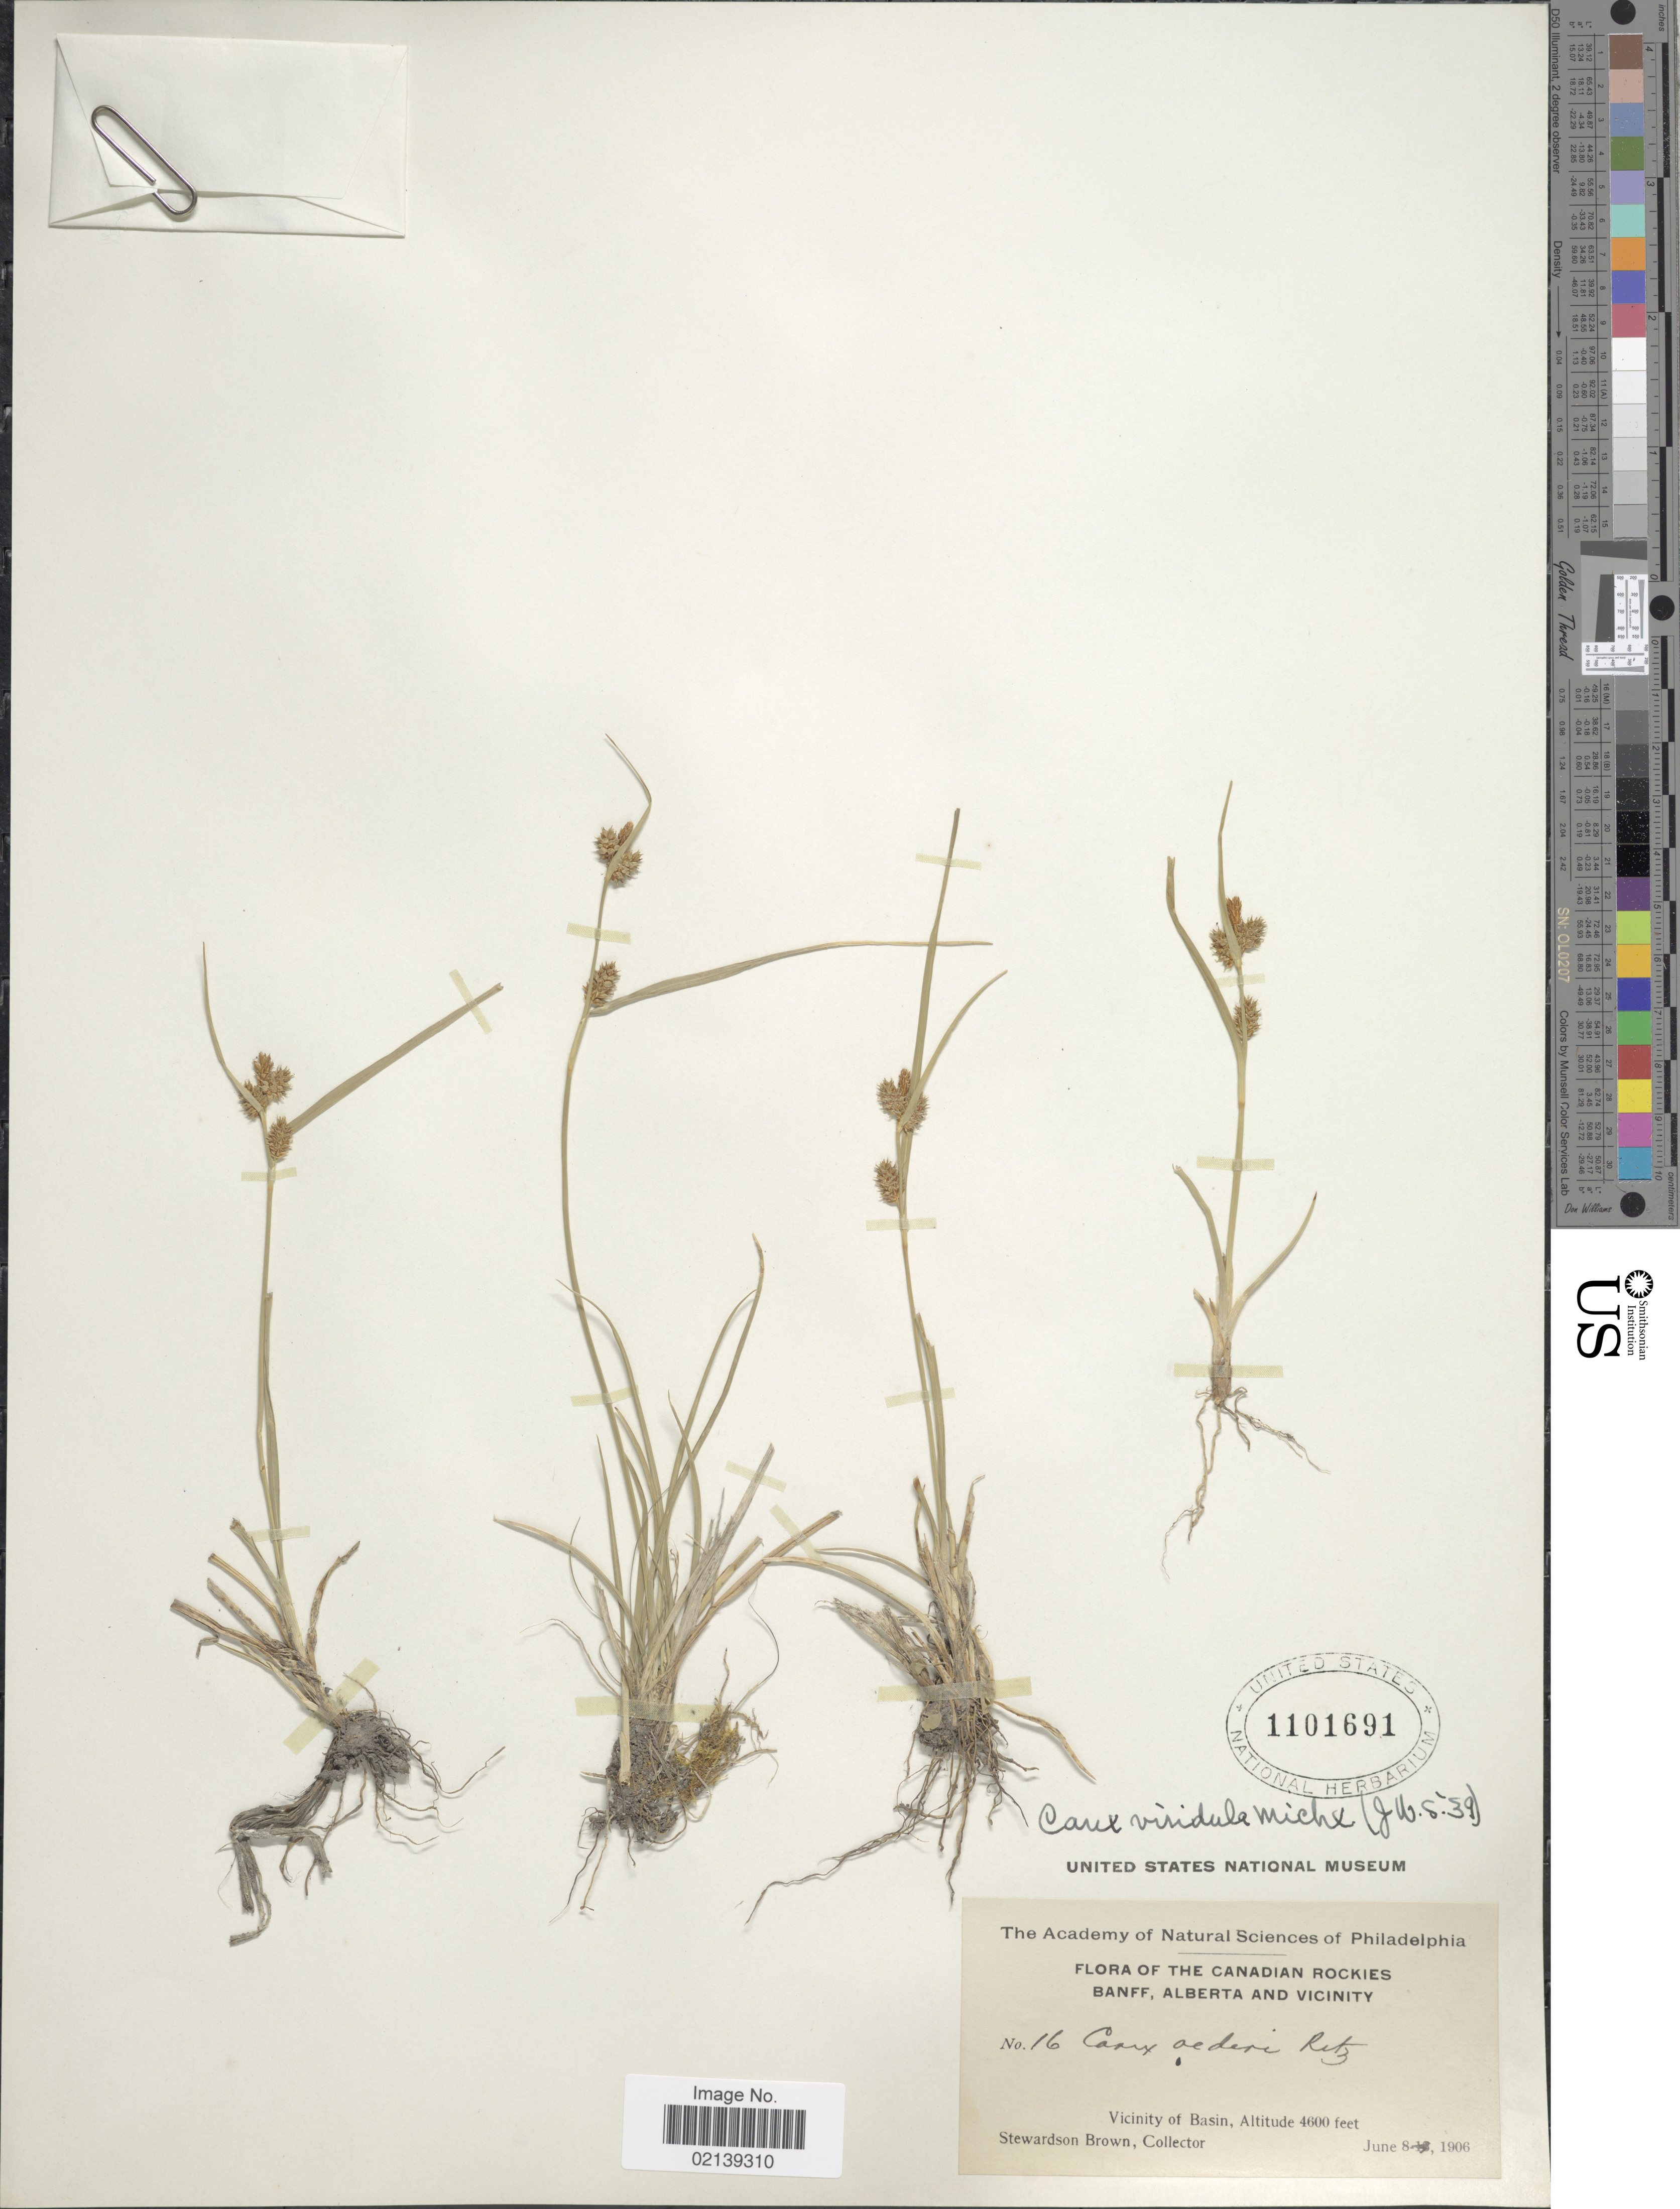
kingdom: Plantae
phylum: Tracheophyta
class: Liliopsida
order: Poales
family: Cyperaceae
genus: Carex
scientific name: Carex oederi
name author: Retz.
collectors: S. Brown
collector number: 16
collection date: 1906-06-08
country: Canada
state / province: Alberta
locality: The Canadian Rockies, Banff, Alberta and Vicinity, Vicinity of Basin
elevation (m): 1402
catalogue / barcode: US 1101691